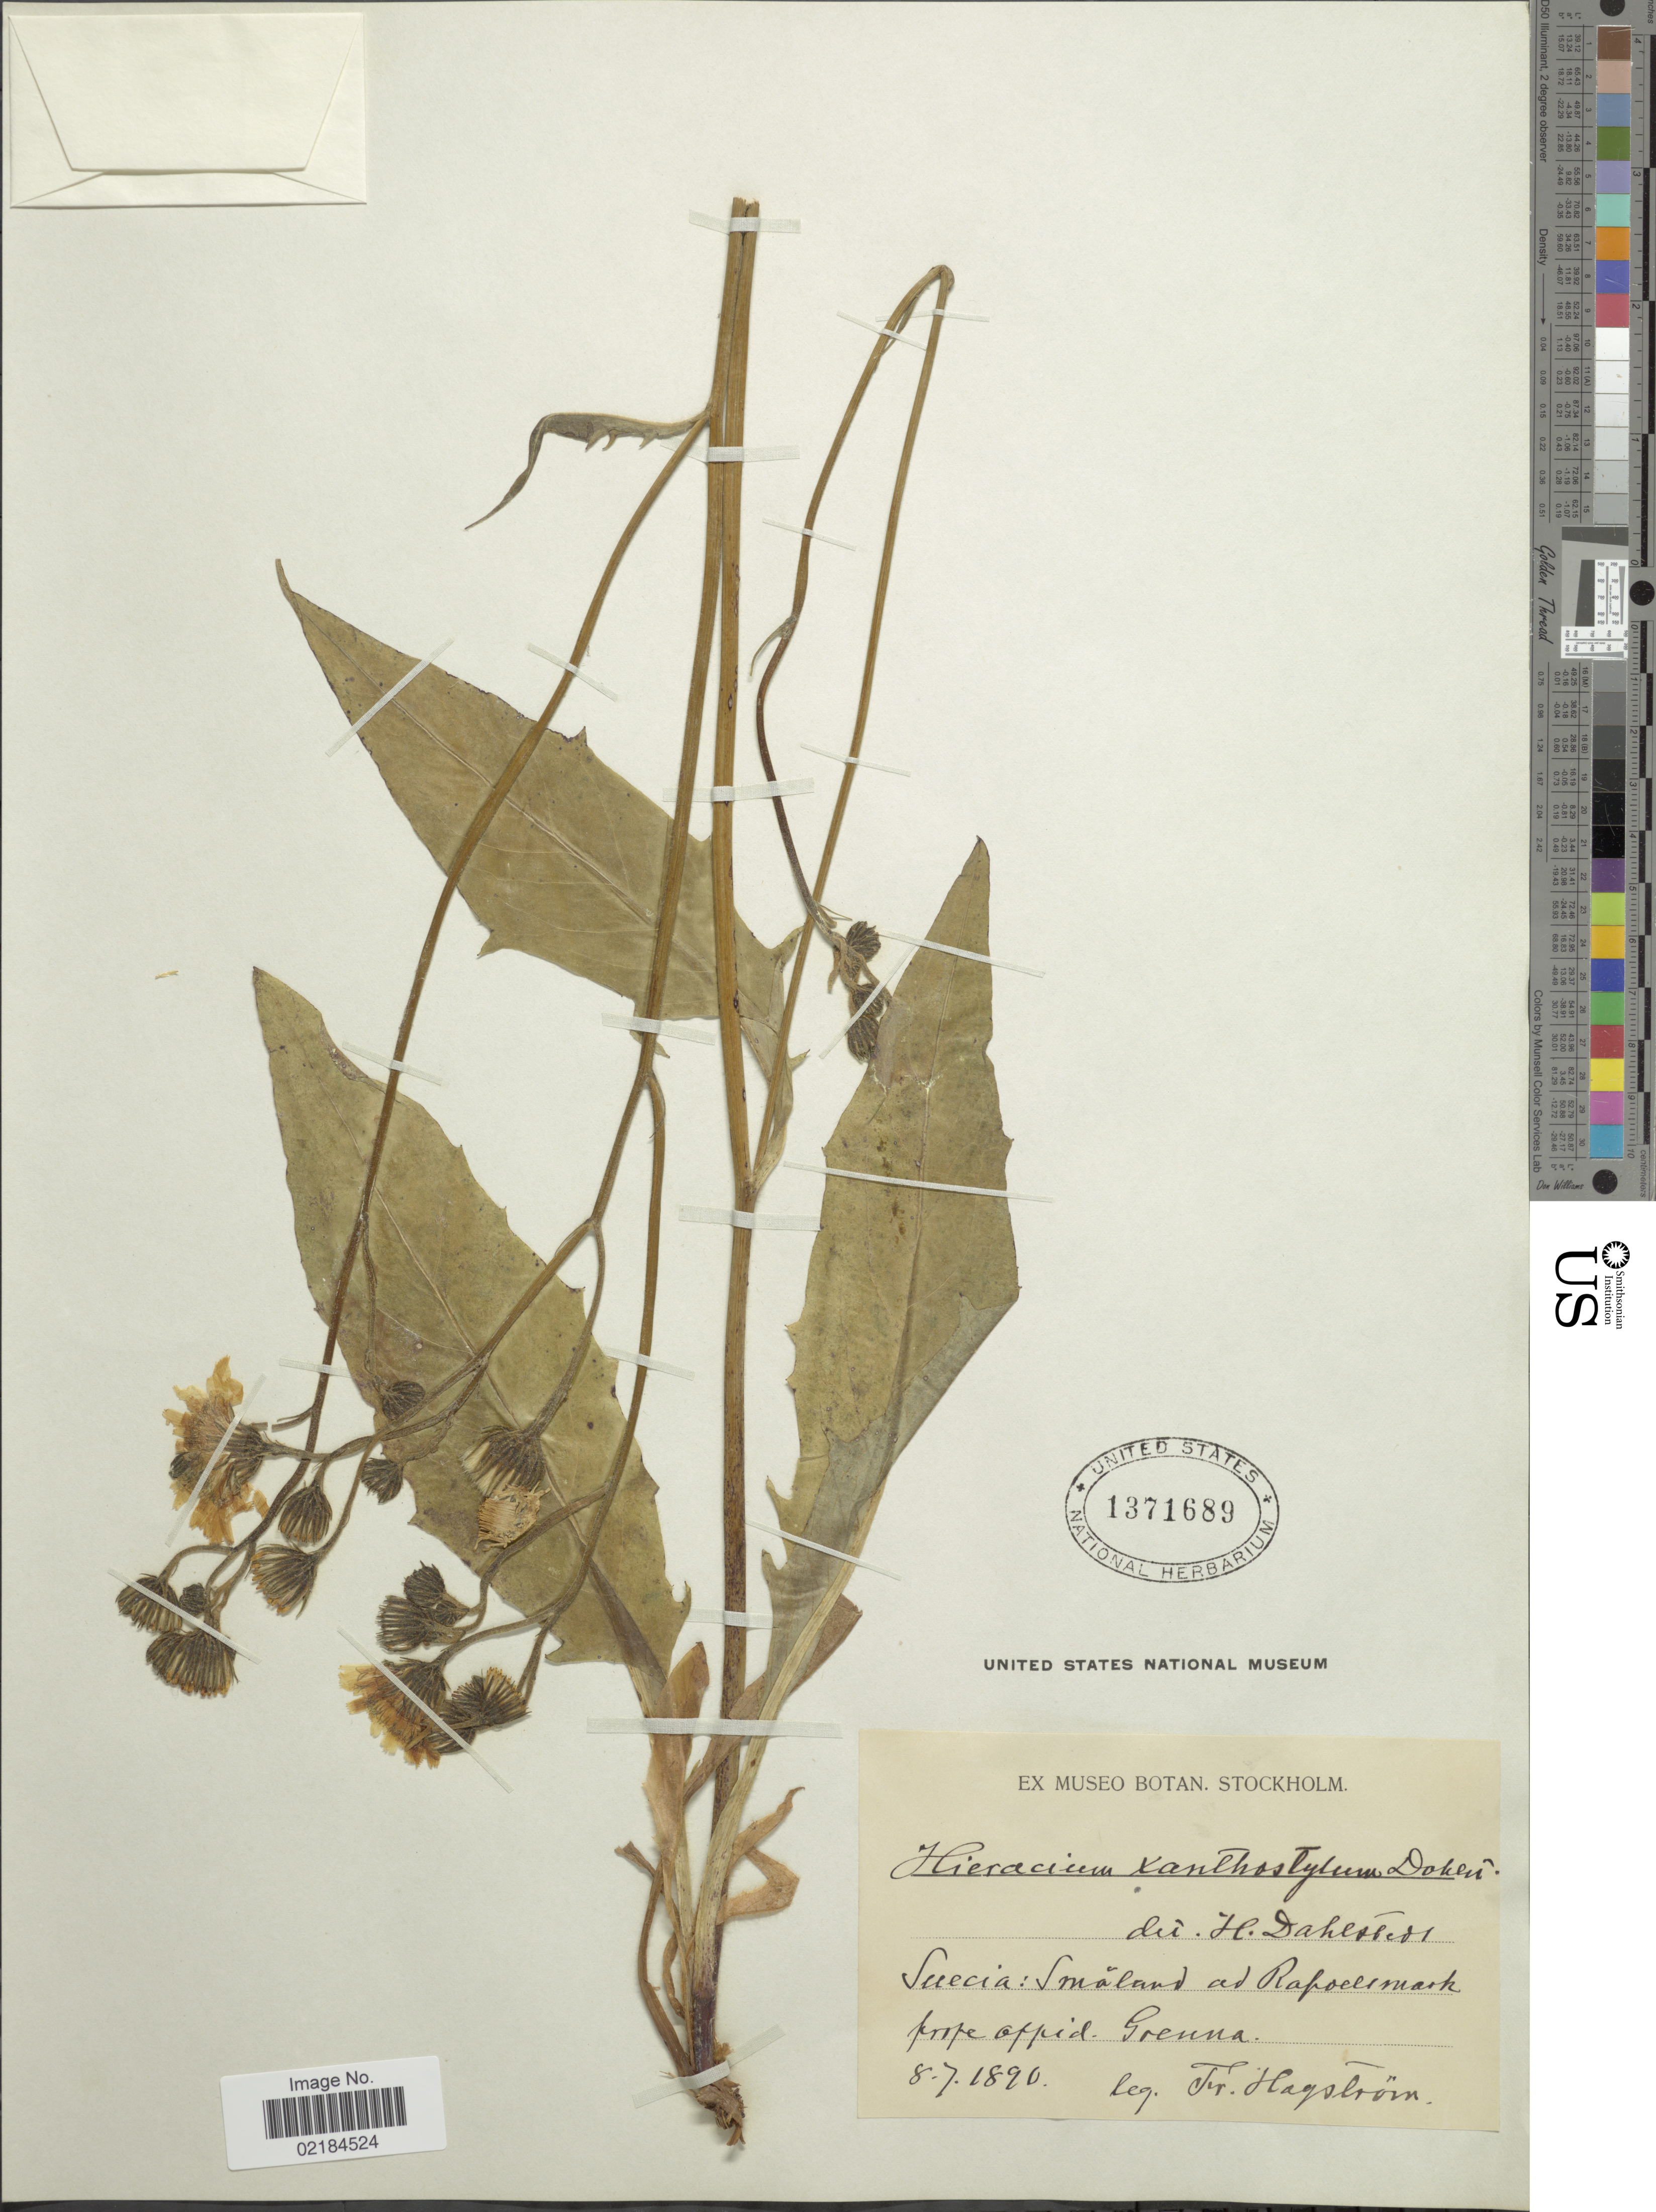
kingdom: Plantae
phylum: Tracheophyta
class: Magnoliopsida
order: Asterales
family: Asteraceae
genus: Hieracium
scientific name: Hieracium xanthostylum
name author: (Dahlst.) Dahlst. ex Johanss. & Sam.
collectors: Hagstrom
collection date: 1890-07-08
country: Sweden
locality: Suecia: Smaland ad Rapoelsmark prope oppid, Grenna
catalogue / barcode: US 1371689